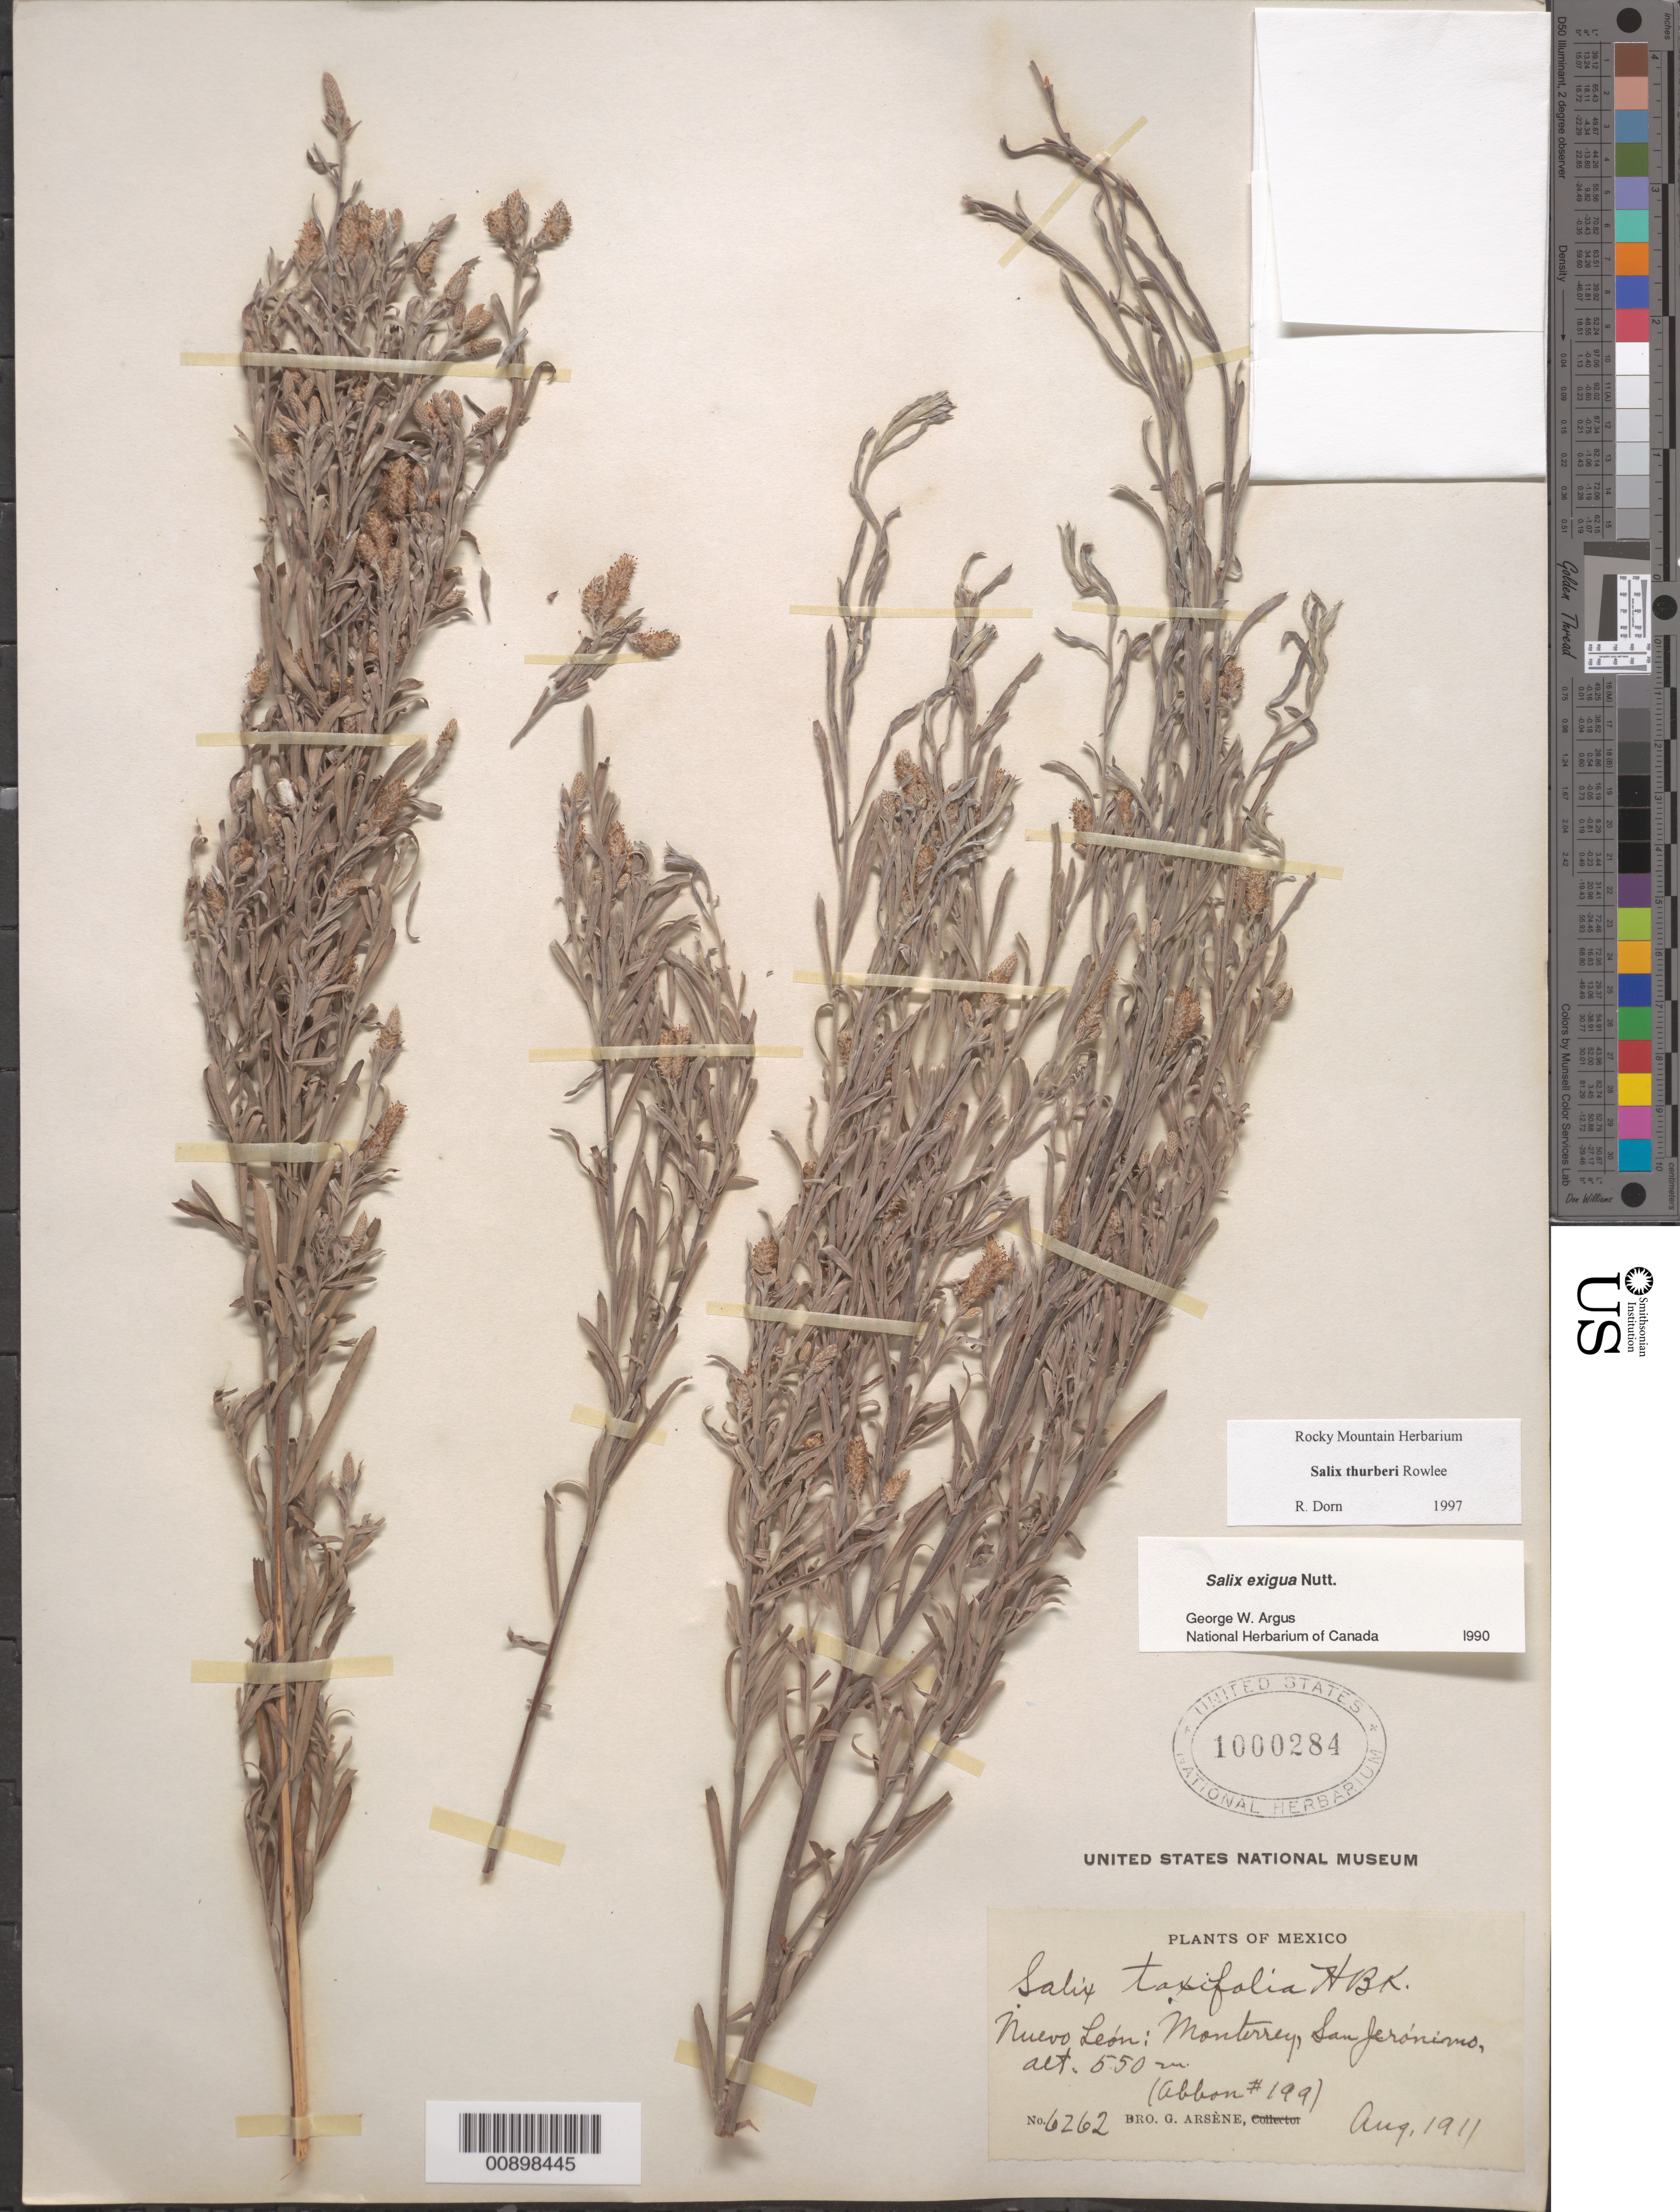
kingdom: Plantae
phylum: Tracheophyta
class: Magnoliopsida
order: Malpighiales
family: Salicaceae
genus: Salix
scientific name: Salix thurberi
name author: Rowlee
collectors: Bro. Abbon & Bro. G. Arsène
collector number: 199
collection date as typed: Aug 1911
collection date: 1911-08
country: Mexico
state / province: Nuevo León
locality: Nuevo León: Monterrey, San Jerónimo.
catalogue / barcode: US 1000284